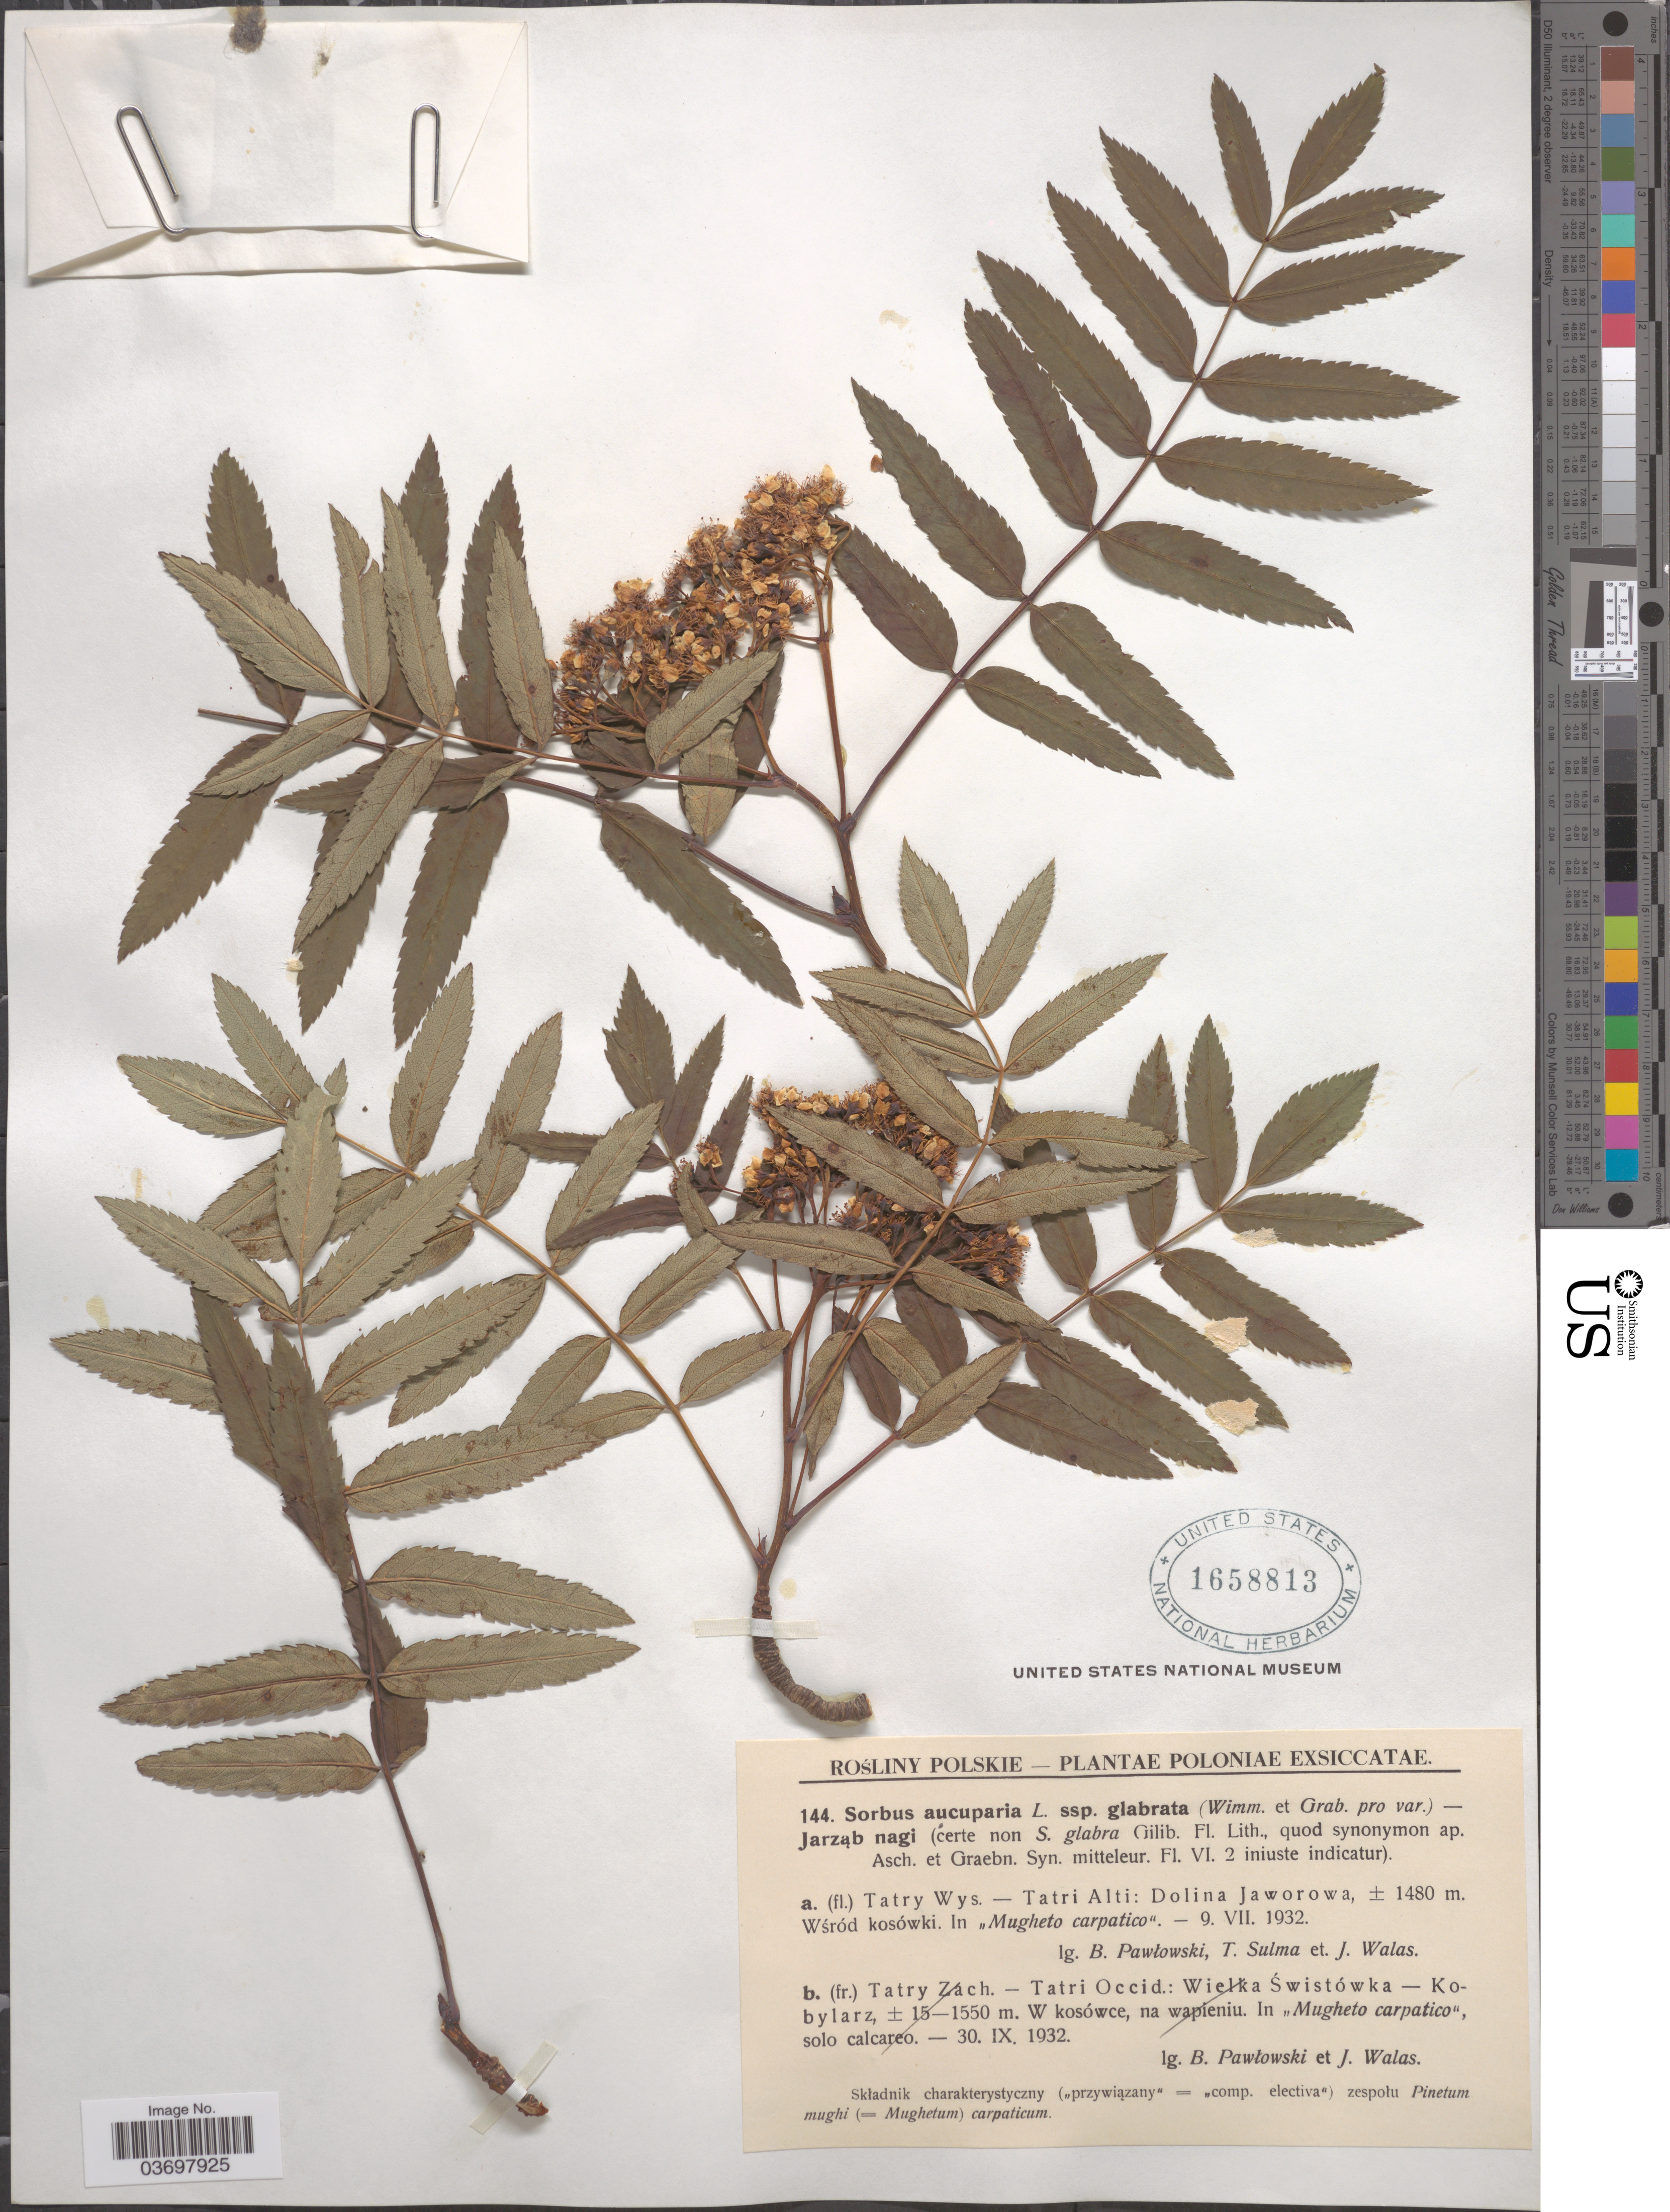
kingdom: Plantae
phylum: Tracheophyta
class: Magnoliopsida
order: Rosales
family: Rosaceae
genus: Sorbus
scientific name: Sorbus aucuparia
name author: L.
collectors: B. Pawlowski, T. Sulma & J. Walas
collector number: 144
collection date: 1932-07-09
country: Poland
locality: Poloniae. Tatry Wys. - Tatri Alti: Dolina Jaworowa, Wśród kosówki. In "Mugheto carpatico".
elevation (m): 1480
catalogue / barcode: US 1658813